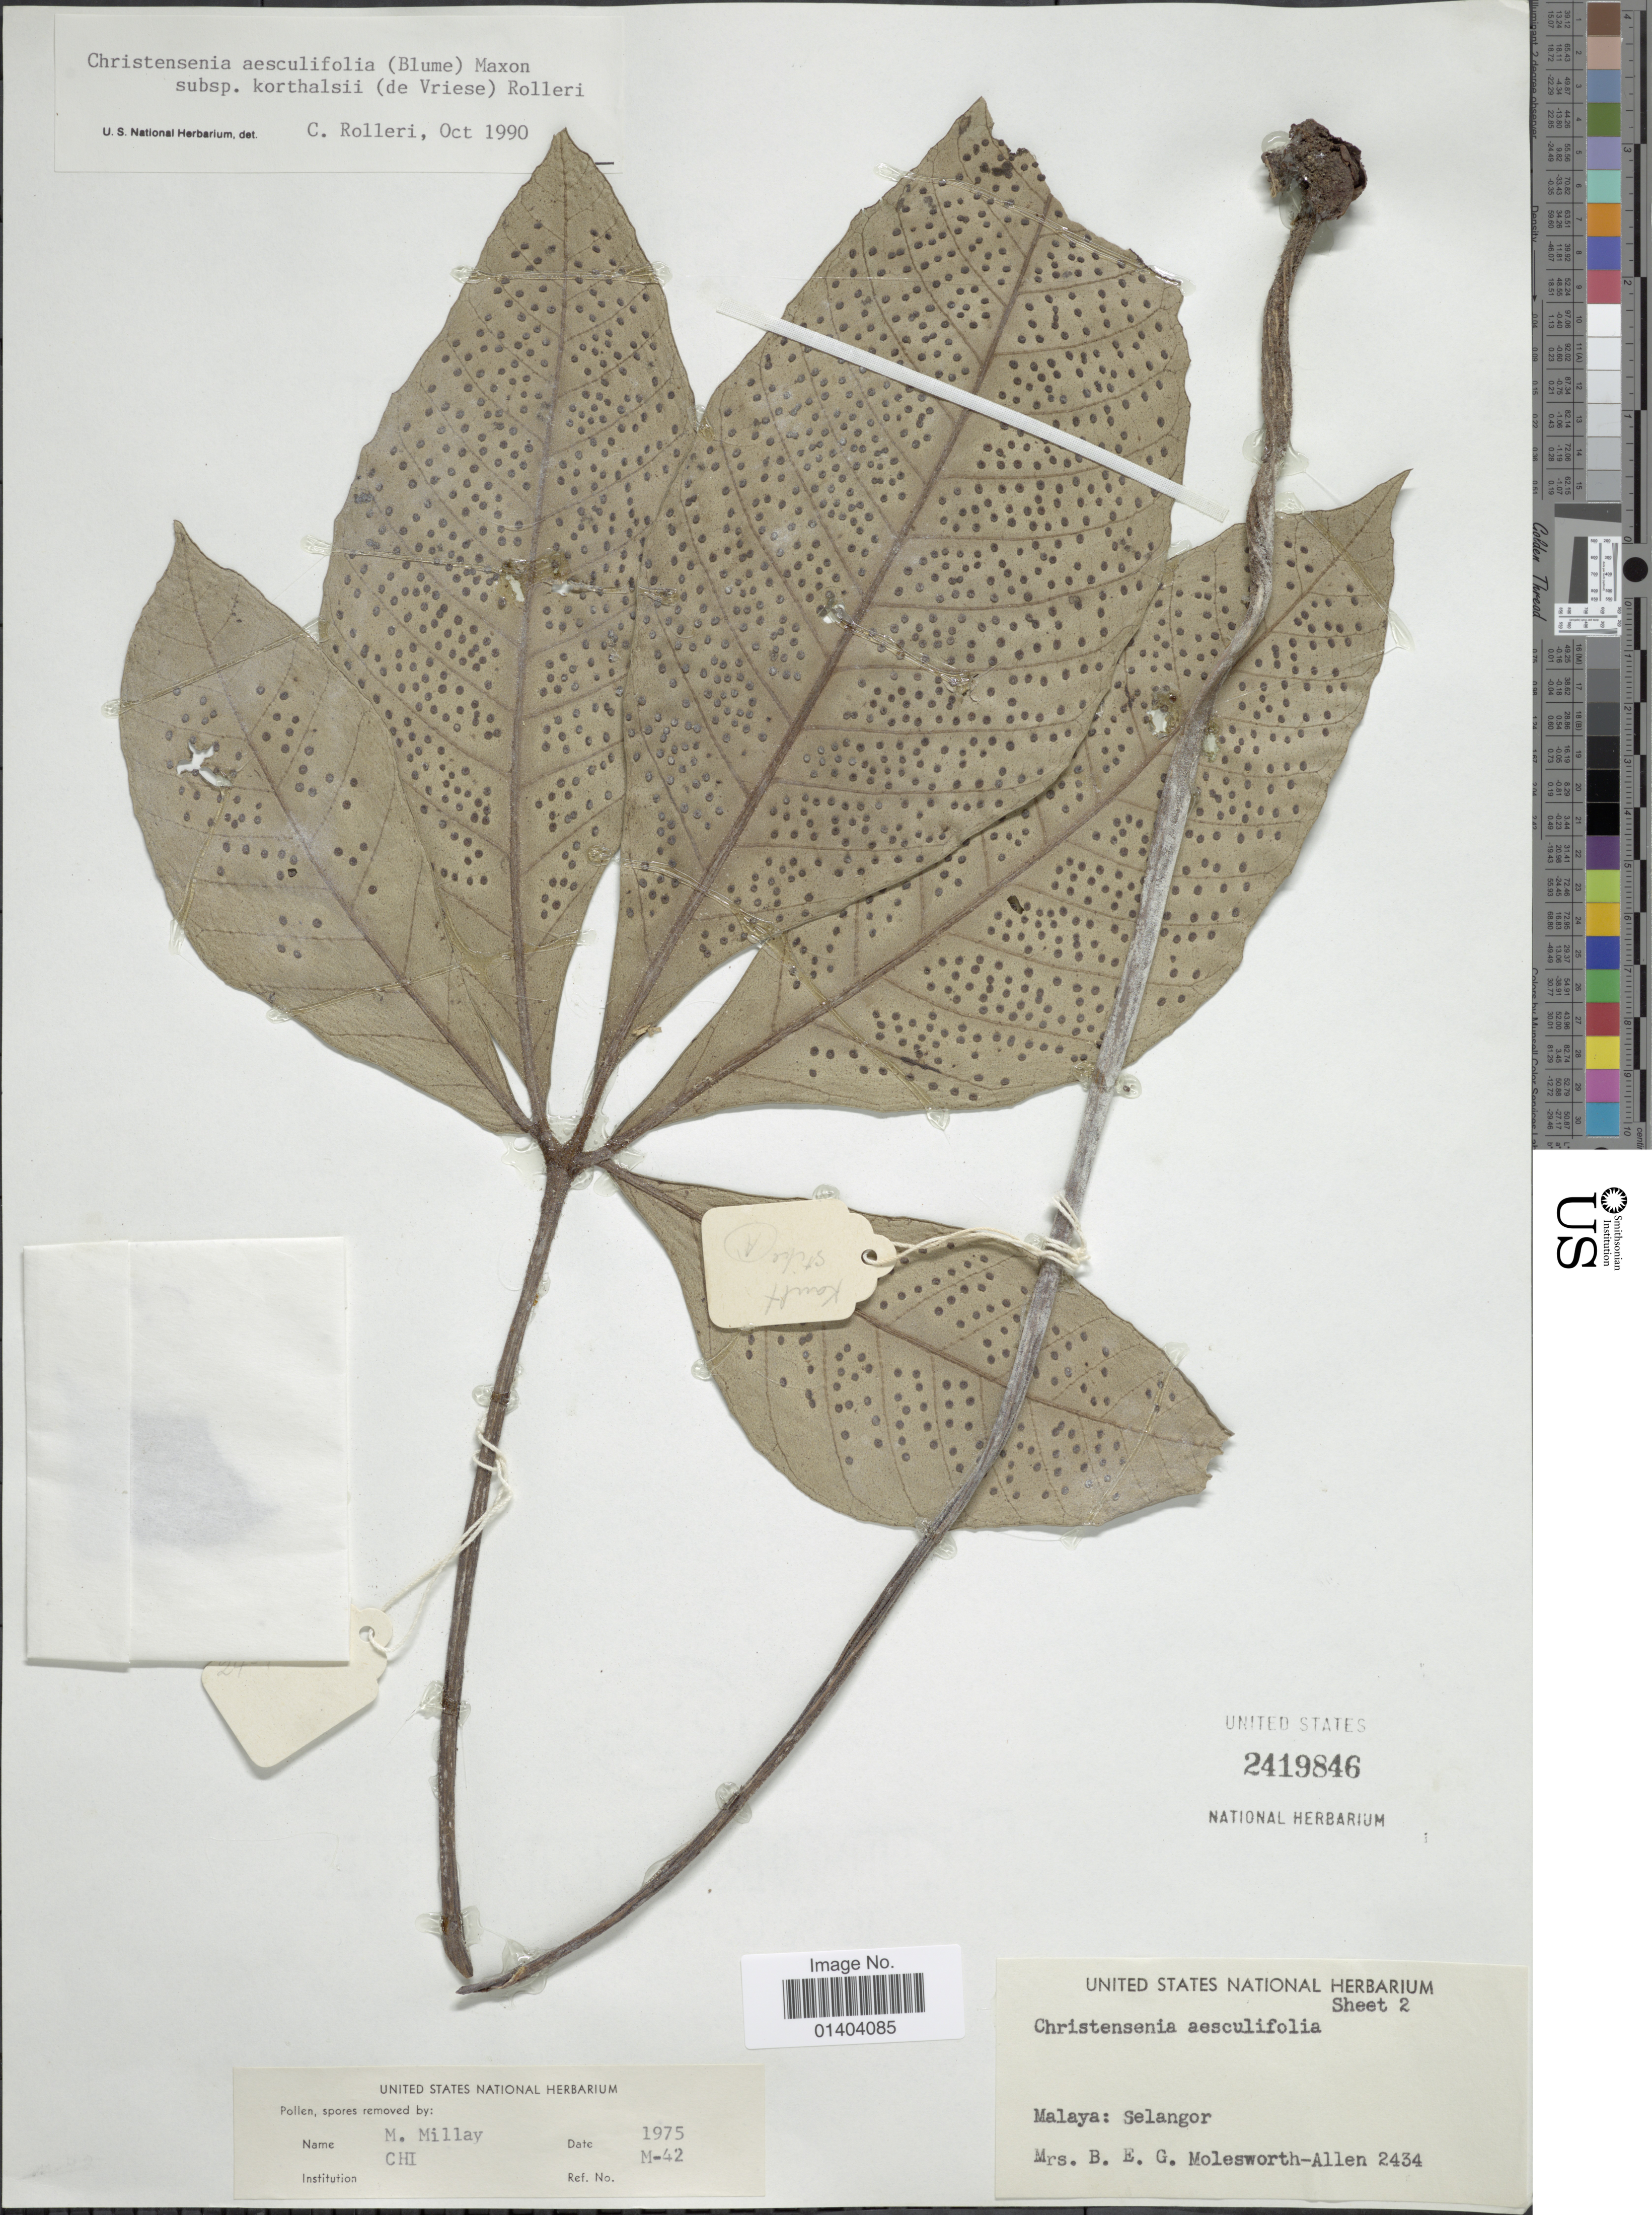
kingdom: Plantae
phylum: Tracheophyta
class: Polypodiopsida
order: Marattiales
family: Marattiaceae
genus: Christensenia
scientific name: Christensenia aesculifolia subsp. korthalsii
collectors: Mrs. B. E. G. Molesworth-Allen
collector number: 2434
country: Malaysia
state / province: Selangor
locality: Malaya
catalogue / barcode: US 2419846